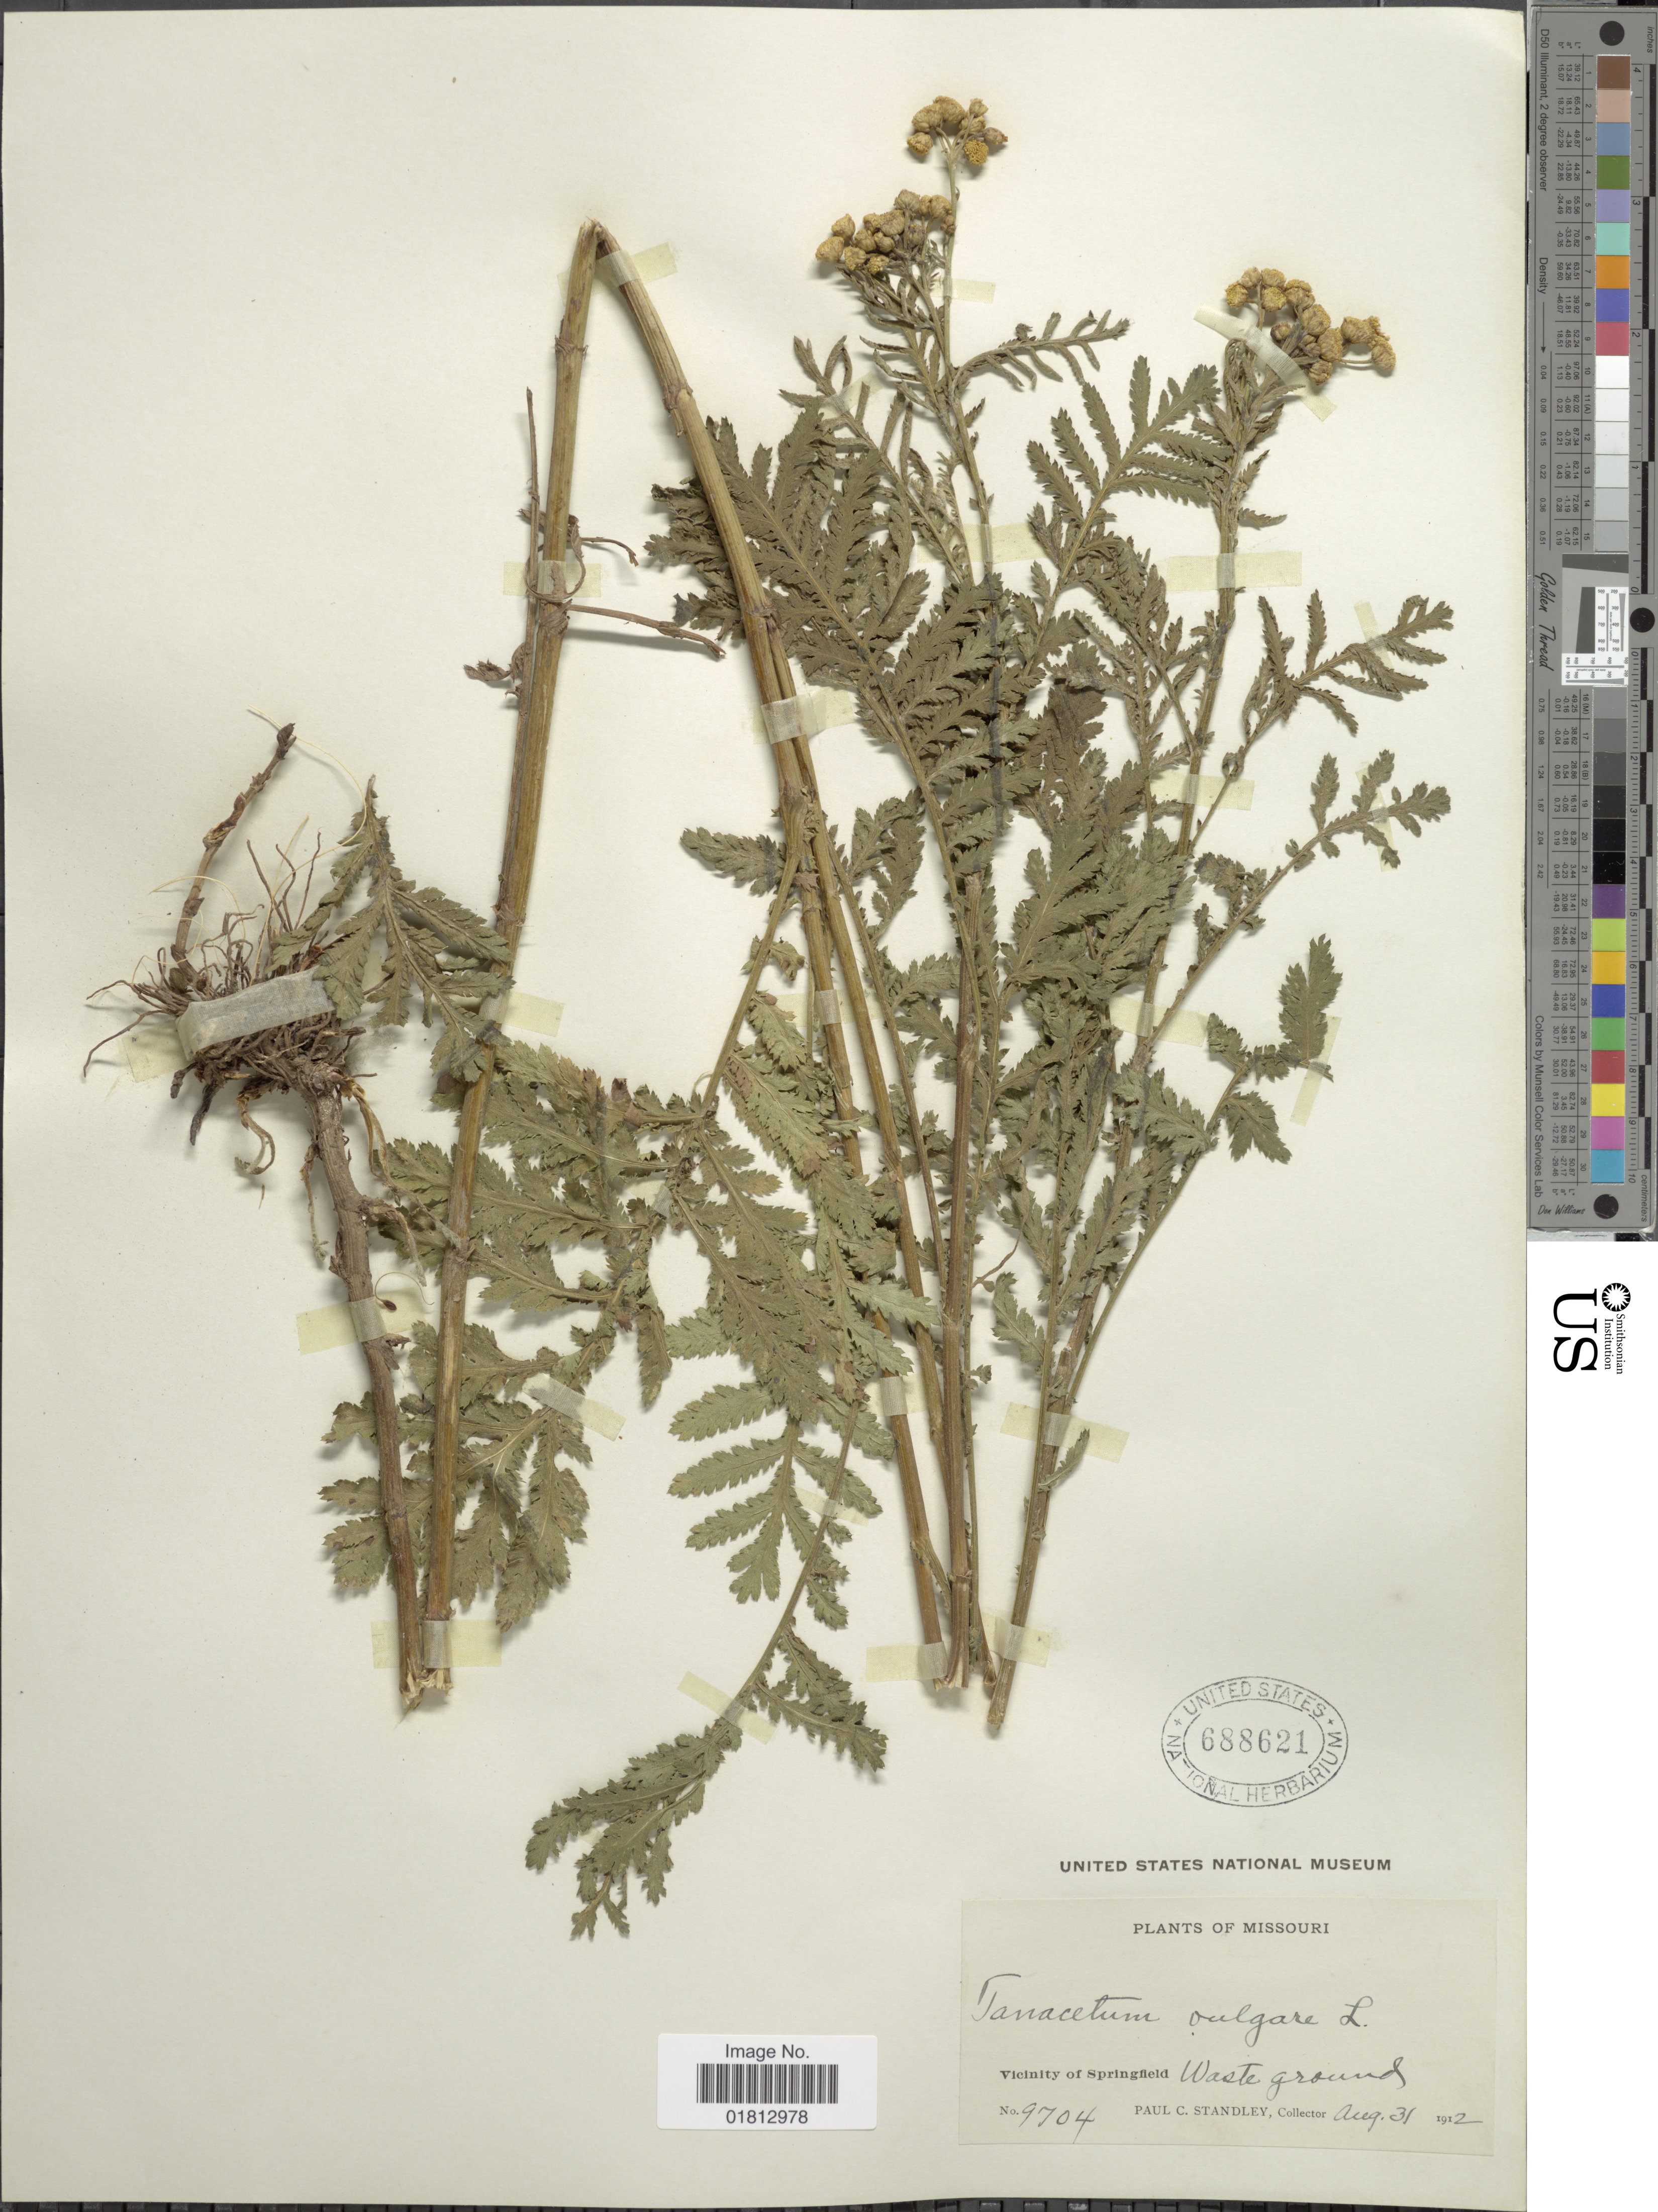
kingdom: Plantae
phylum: Tracheophyta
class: Magnoliopsida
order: Asterales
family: Asteraceae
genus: Tanacetum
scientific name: Tanacetum vulgare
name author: L.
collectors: P. C. Standley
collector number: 9704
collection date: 1912-08-31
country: United States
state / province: Missouri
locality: Vicinity of Springfield, Waste ground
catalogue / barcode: US 688621